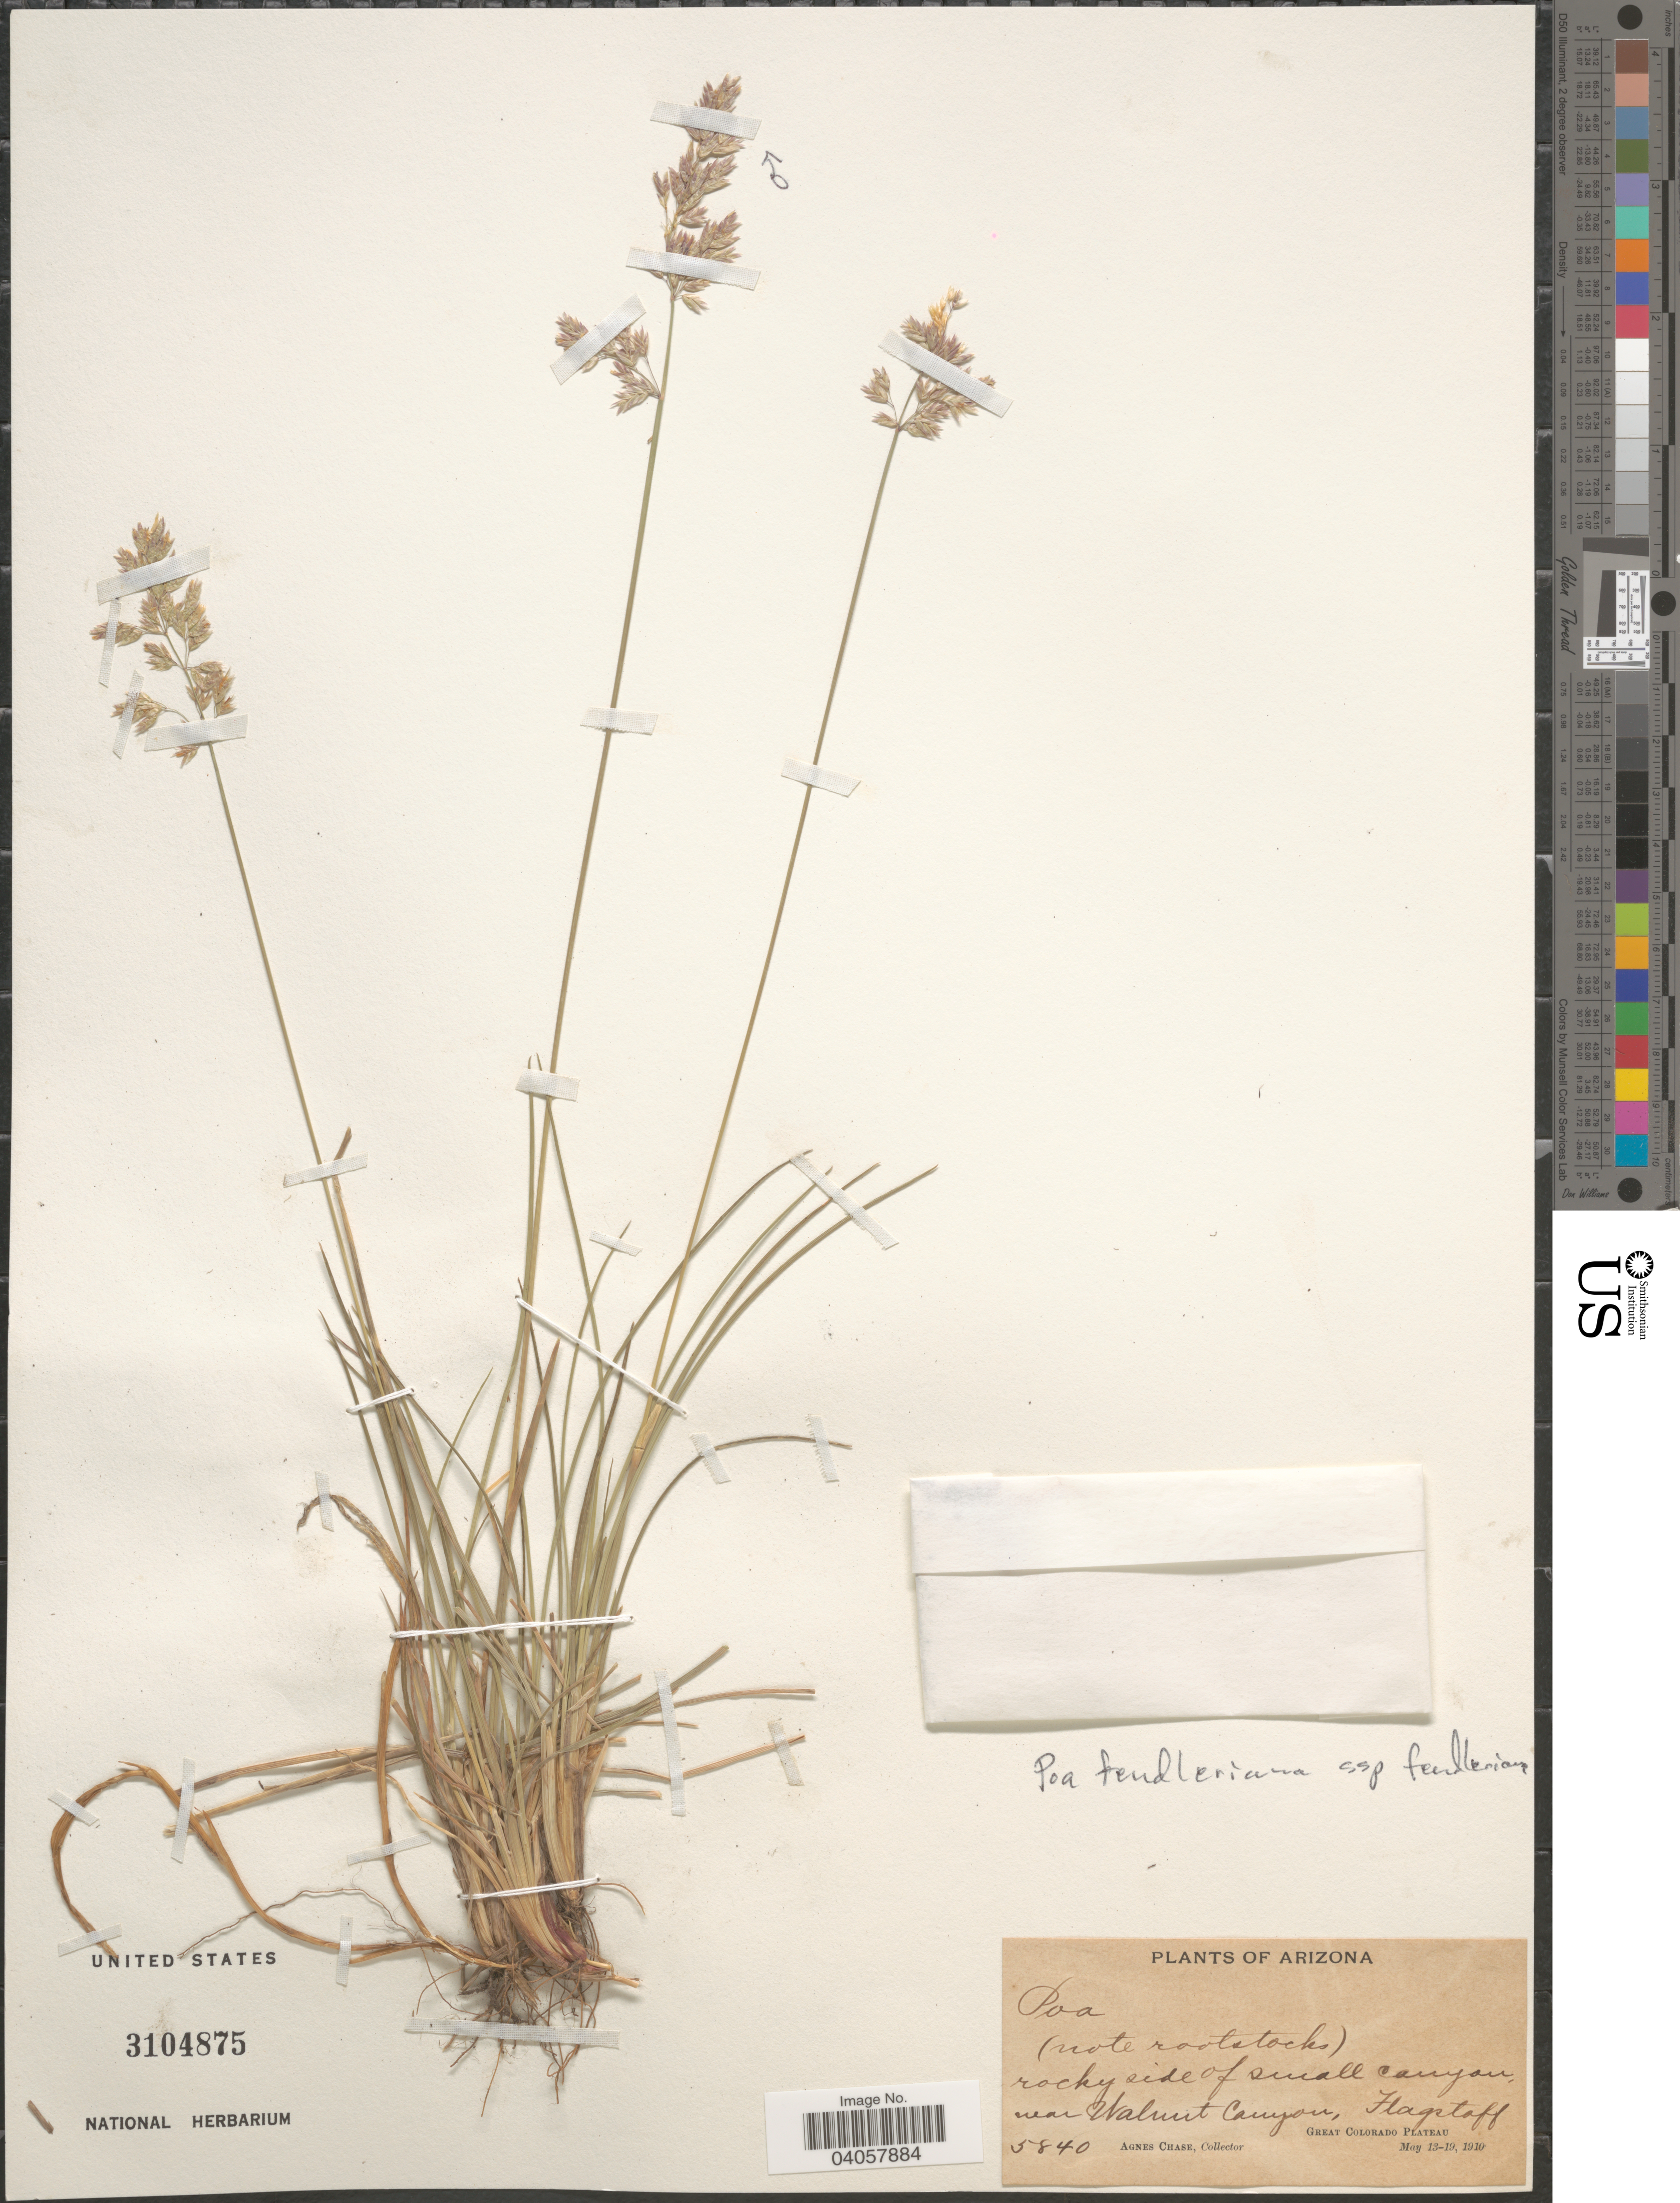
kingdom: Plantae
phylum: Tracheophyta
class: Liliopsida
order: Poales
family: Poaceae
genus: Poa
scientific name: Poa fendleriana subsp. fendleriana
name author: (Steud.) Vasey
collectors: A. Chase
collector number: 5840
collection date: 1910-05-13/1910-05-19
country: United States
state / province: Arizona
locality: Rocky side of small canyon near Walnut Canyon, Flagstaff. Great Colorado Plateau.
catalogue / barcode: US 3104875